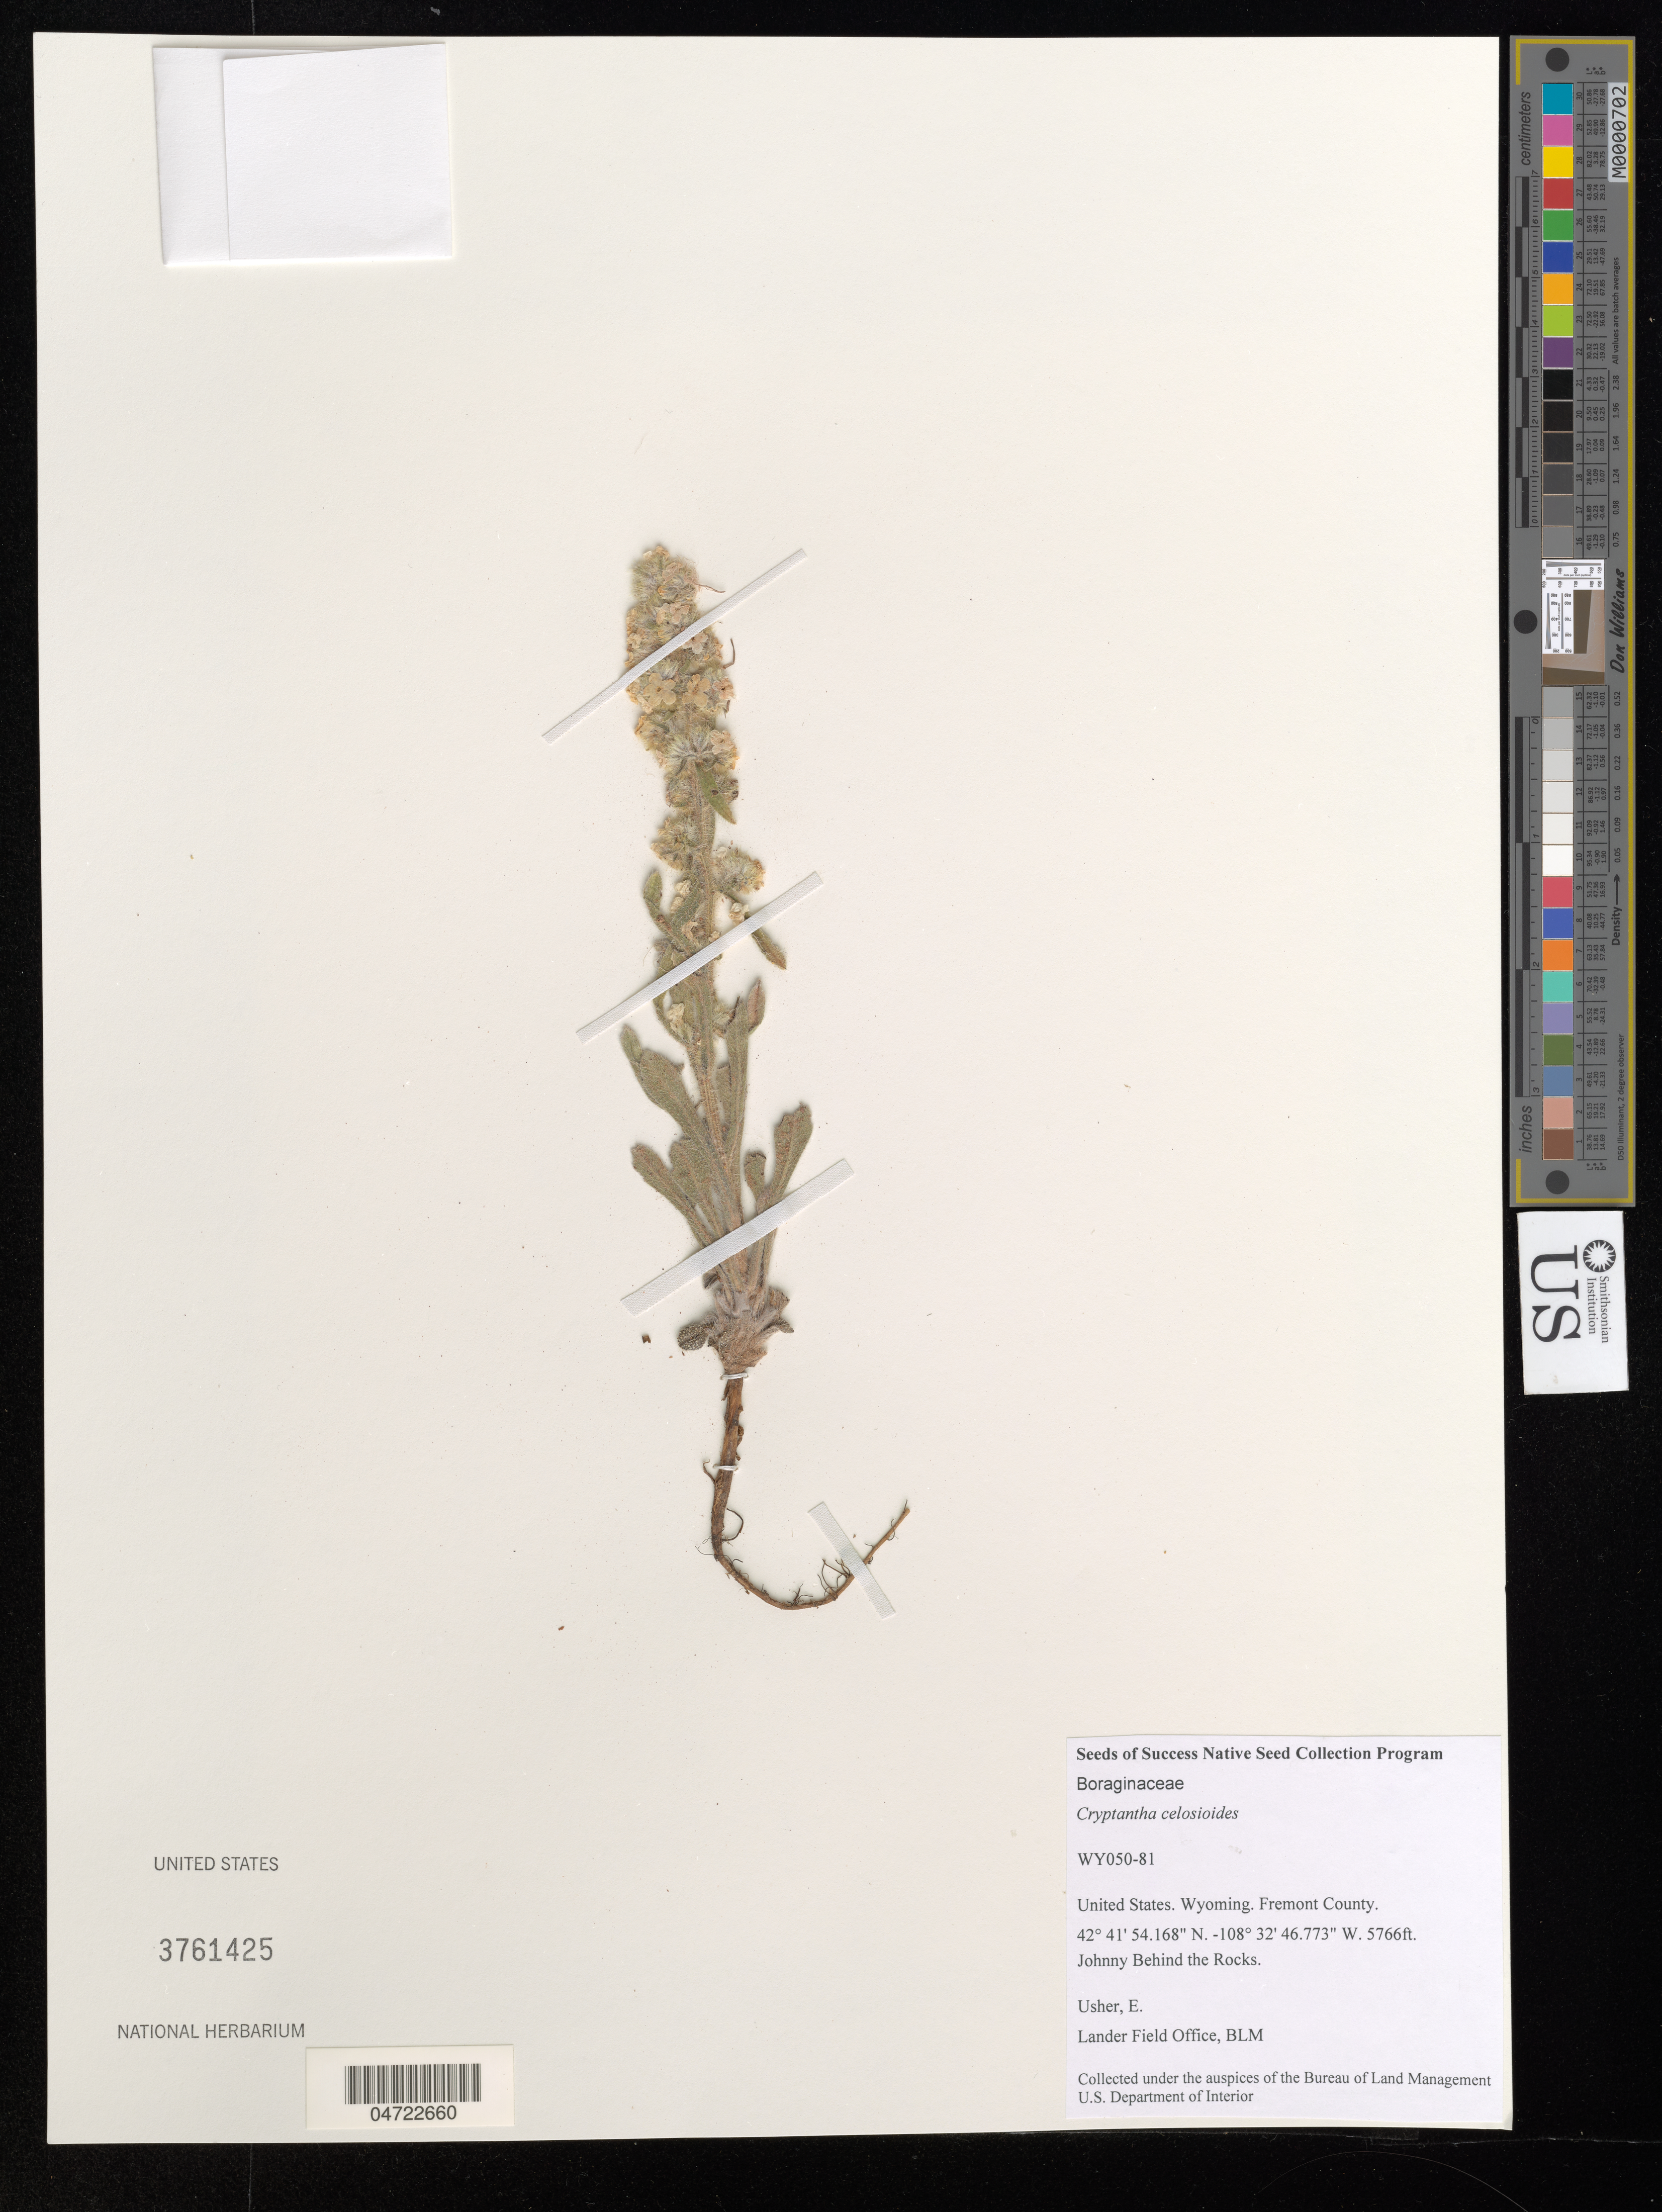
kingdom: Plantae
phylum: Tracheophyta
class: Magnoliopsida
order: Boraginales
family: Boraginaceae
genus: Cryptantha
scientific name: Cryptantha celosioides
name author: (Eastw.) Payson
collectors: E. Usher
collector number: WY050-81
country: United States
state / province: Wyoming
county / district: Fremont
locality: Fremont County. Johnny Behind the Rocks.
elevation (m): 1757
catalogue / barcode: US 3761425